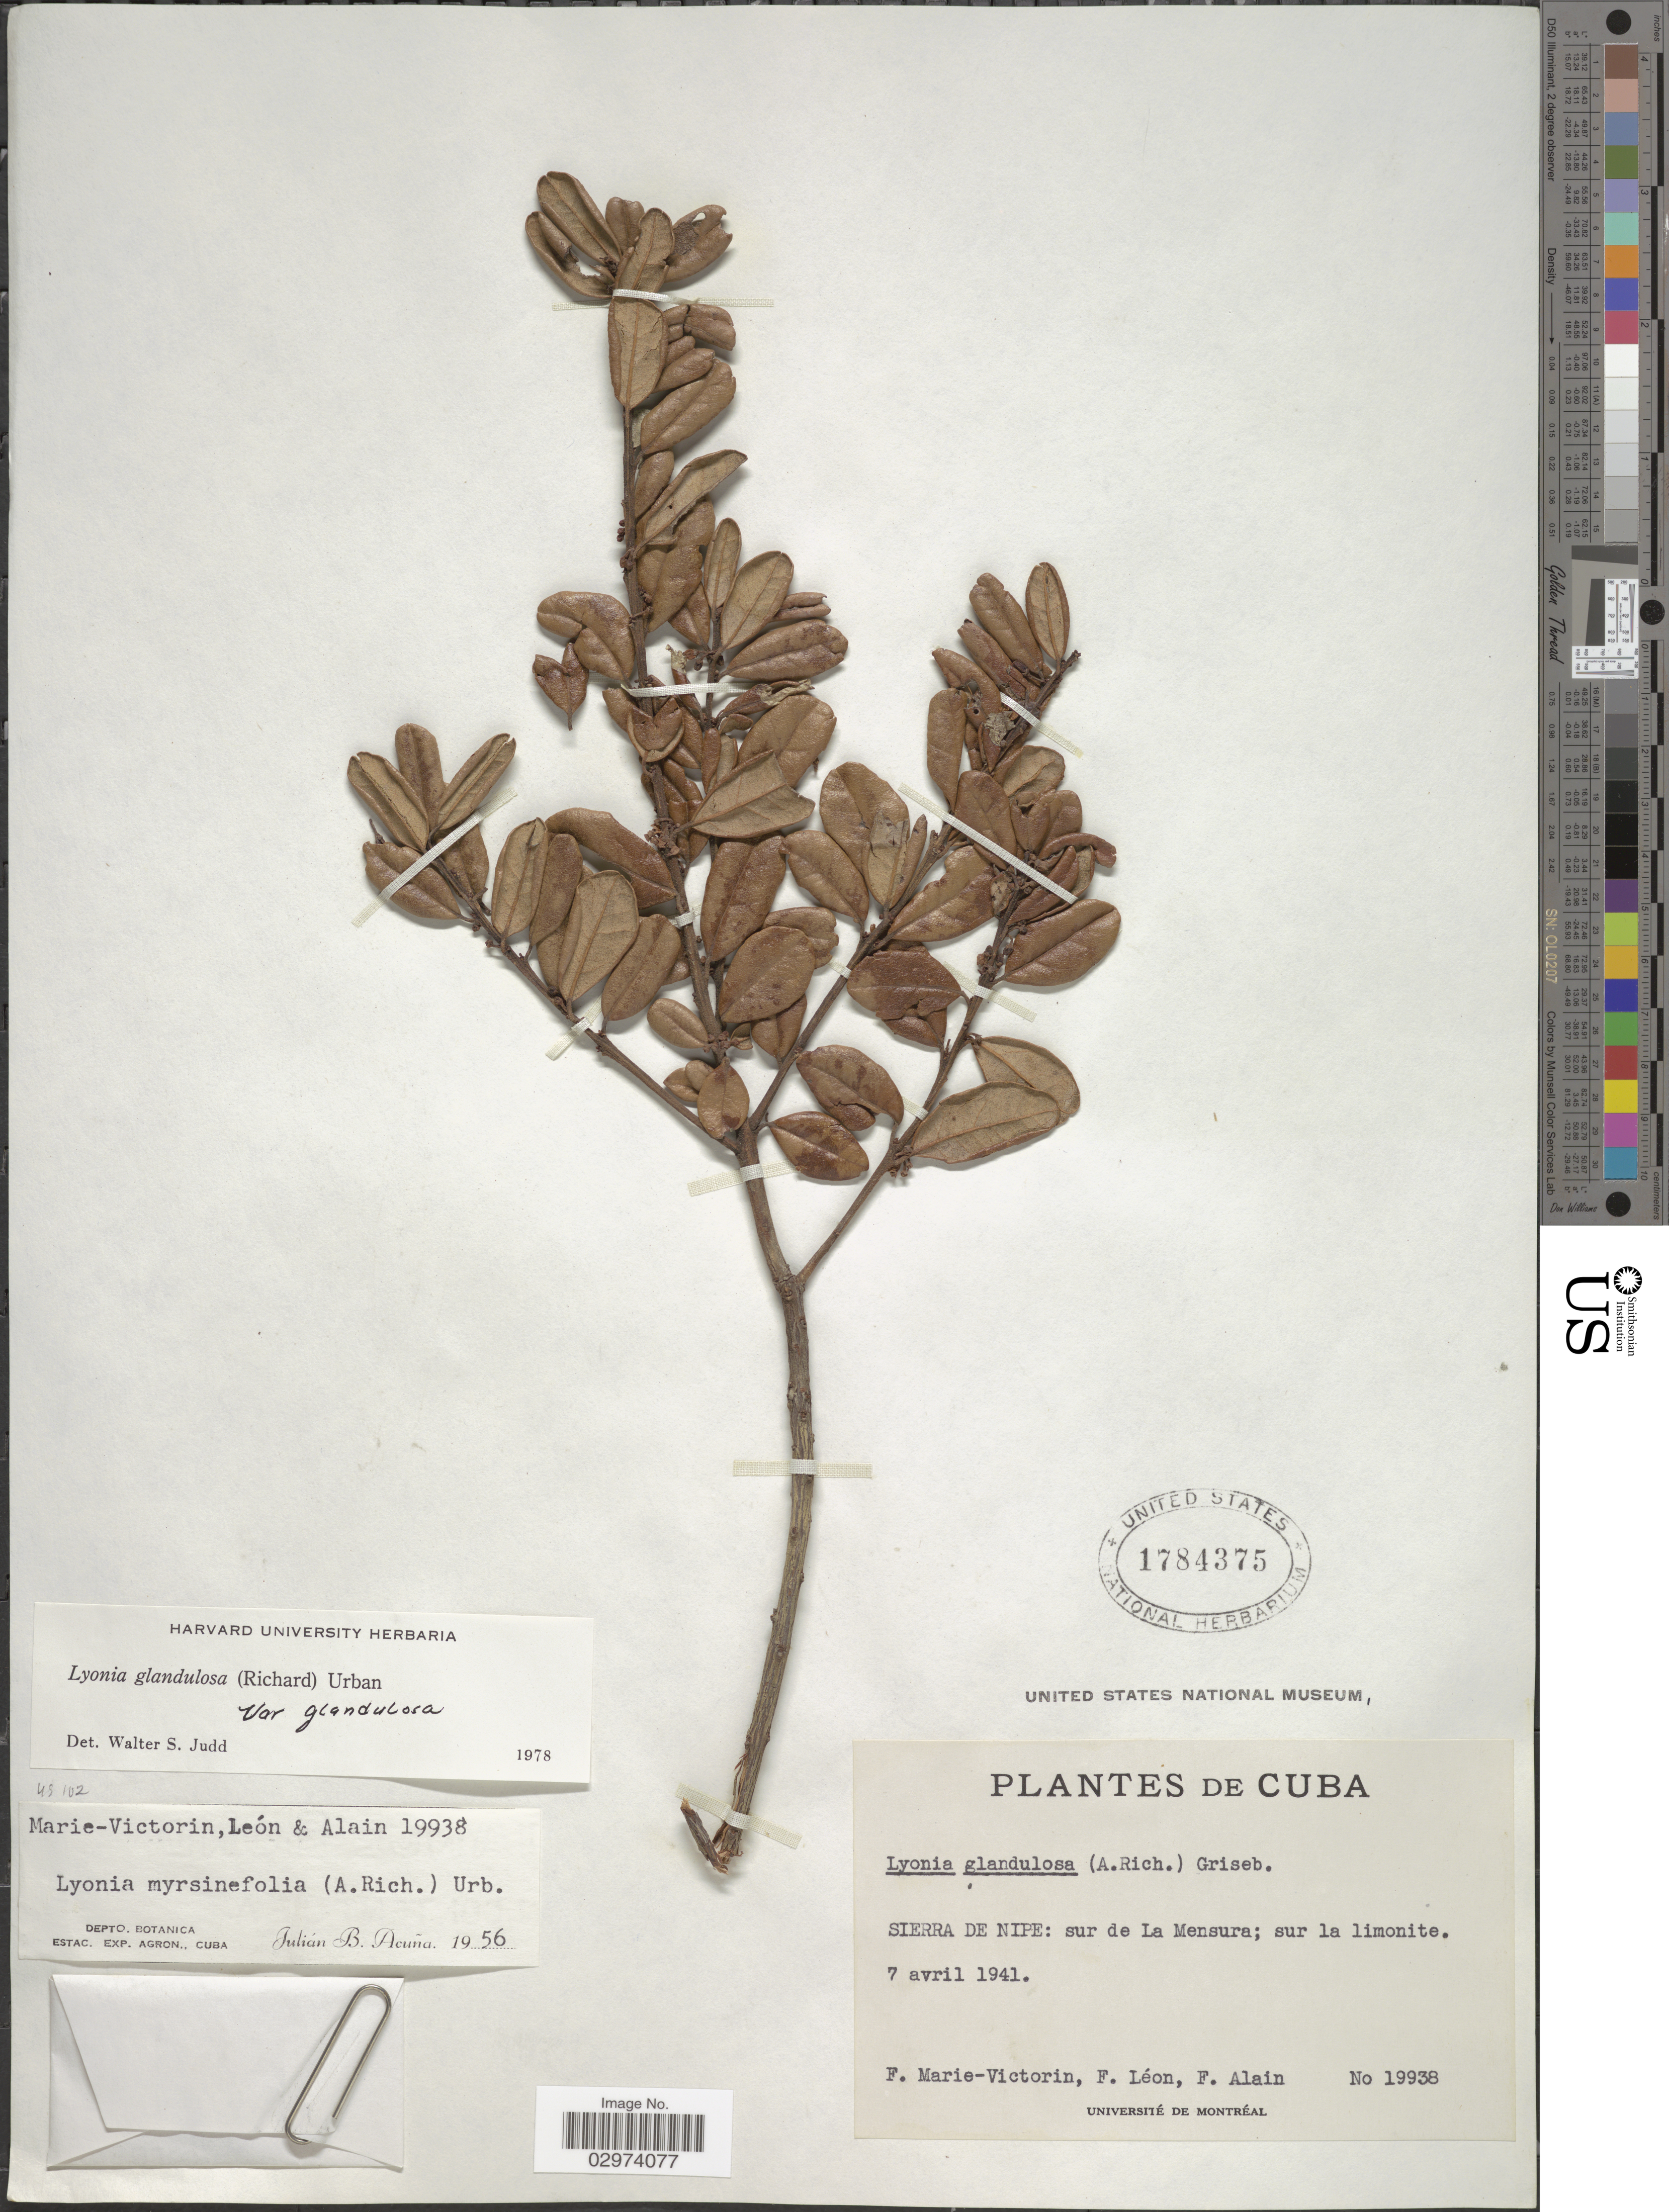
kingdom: Plantae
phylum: Tracheophyta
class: Magnoliopsida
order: Ericales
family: Ericaceae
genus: Lyonia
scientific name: Lyonia glandulosa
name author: (A. Rich.) Griseb.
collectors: F. Marie-Victorin, F. Leon & Alain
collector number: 19938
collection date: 1941-04-07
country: Cuba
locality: Sierra de Nipe: sur de La Mensura; sur la limonite.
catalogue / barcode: US 1784375